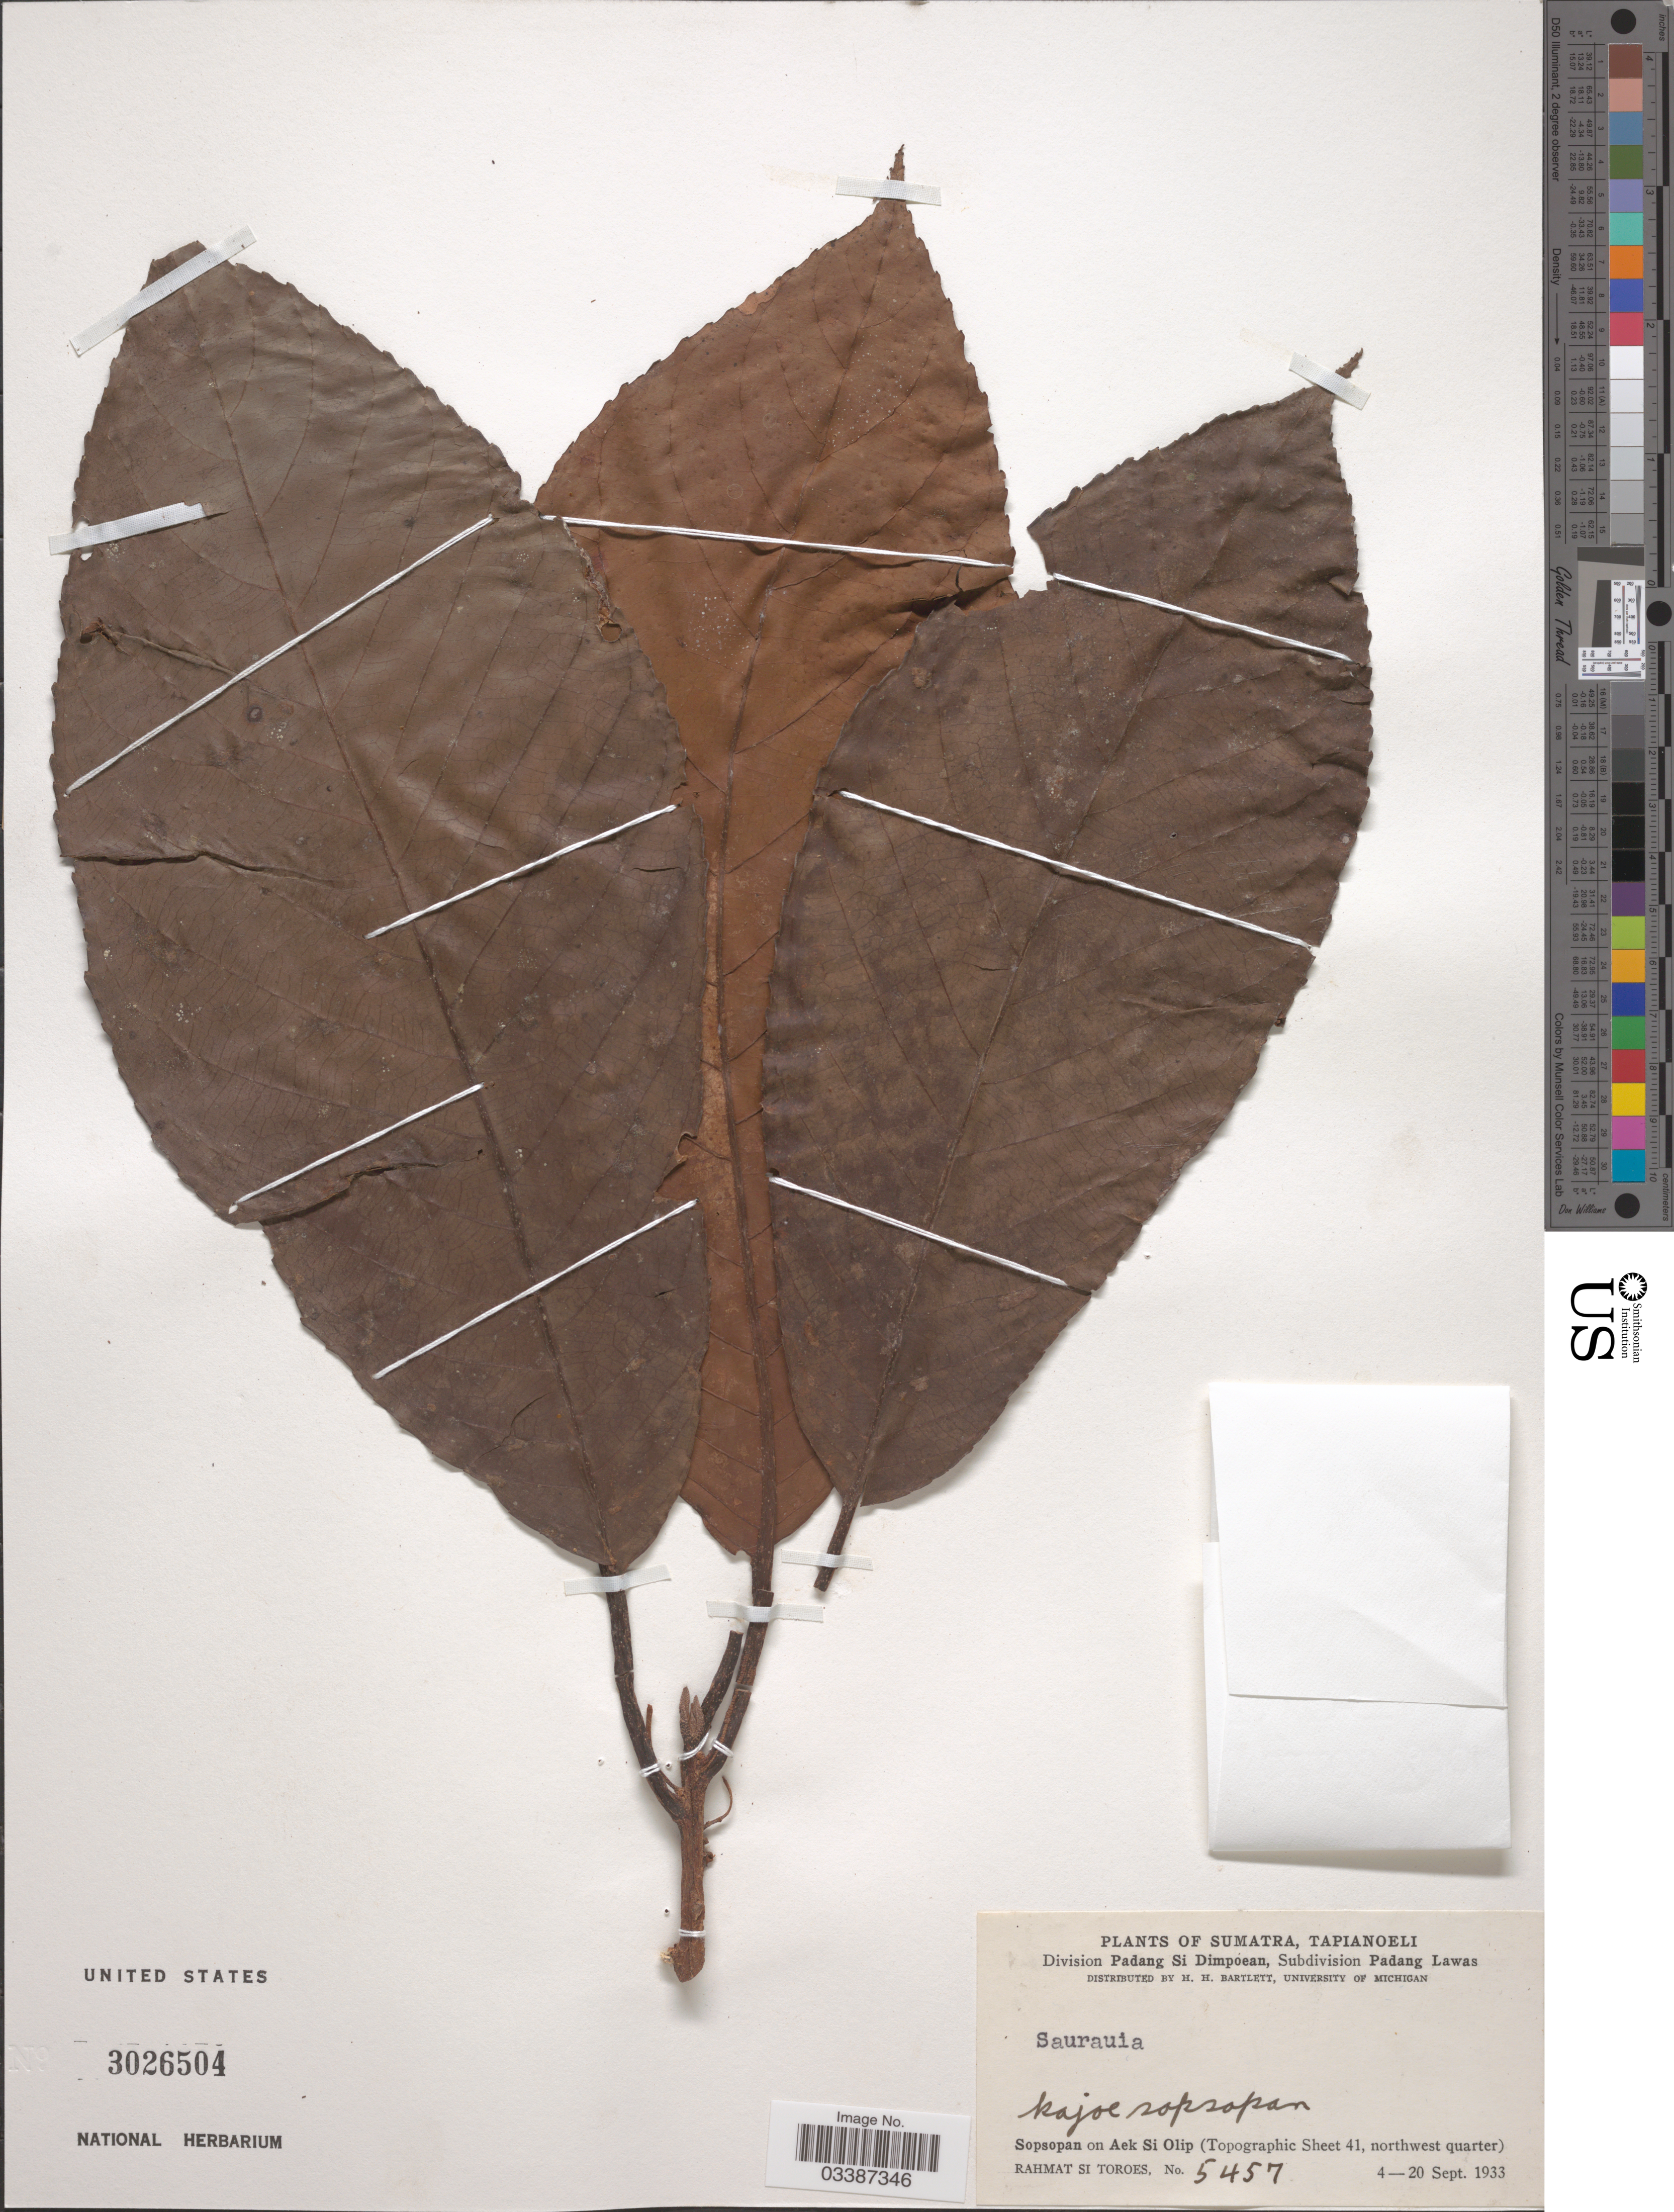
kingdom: Plantae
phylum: Tracheophyta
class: Magnoliopsida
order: Ericales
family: Actinidiaceae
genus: Saurauia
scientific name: Saurauia sp.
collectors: Rahmat Si Boeea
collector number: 5457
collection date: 1933-09-04/1933-09-20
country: Indonesia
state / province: Sumatra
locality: Tapianoeli. Division Padang Si Dimpoean, Subdivision Padang Lawas. Sopsopan on Aek Si Olip (Topographic Sheet 41, northwest quarter).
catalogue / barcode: US 3026504